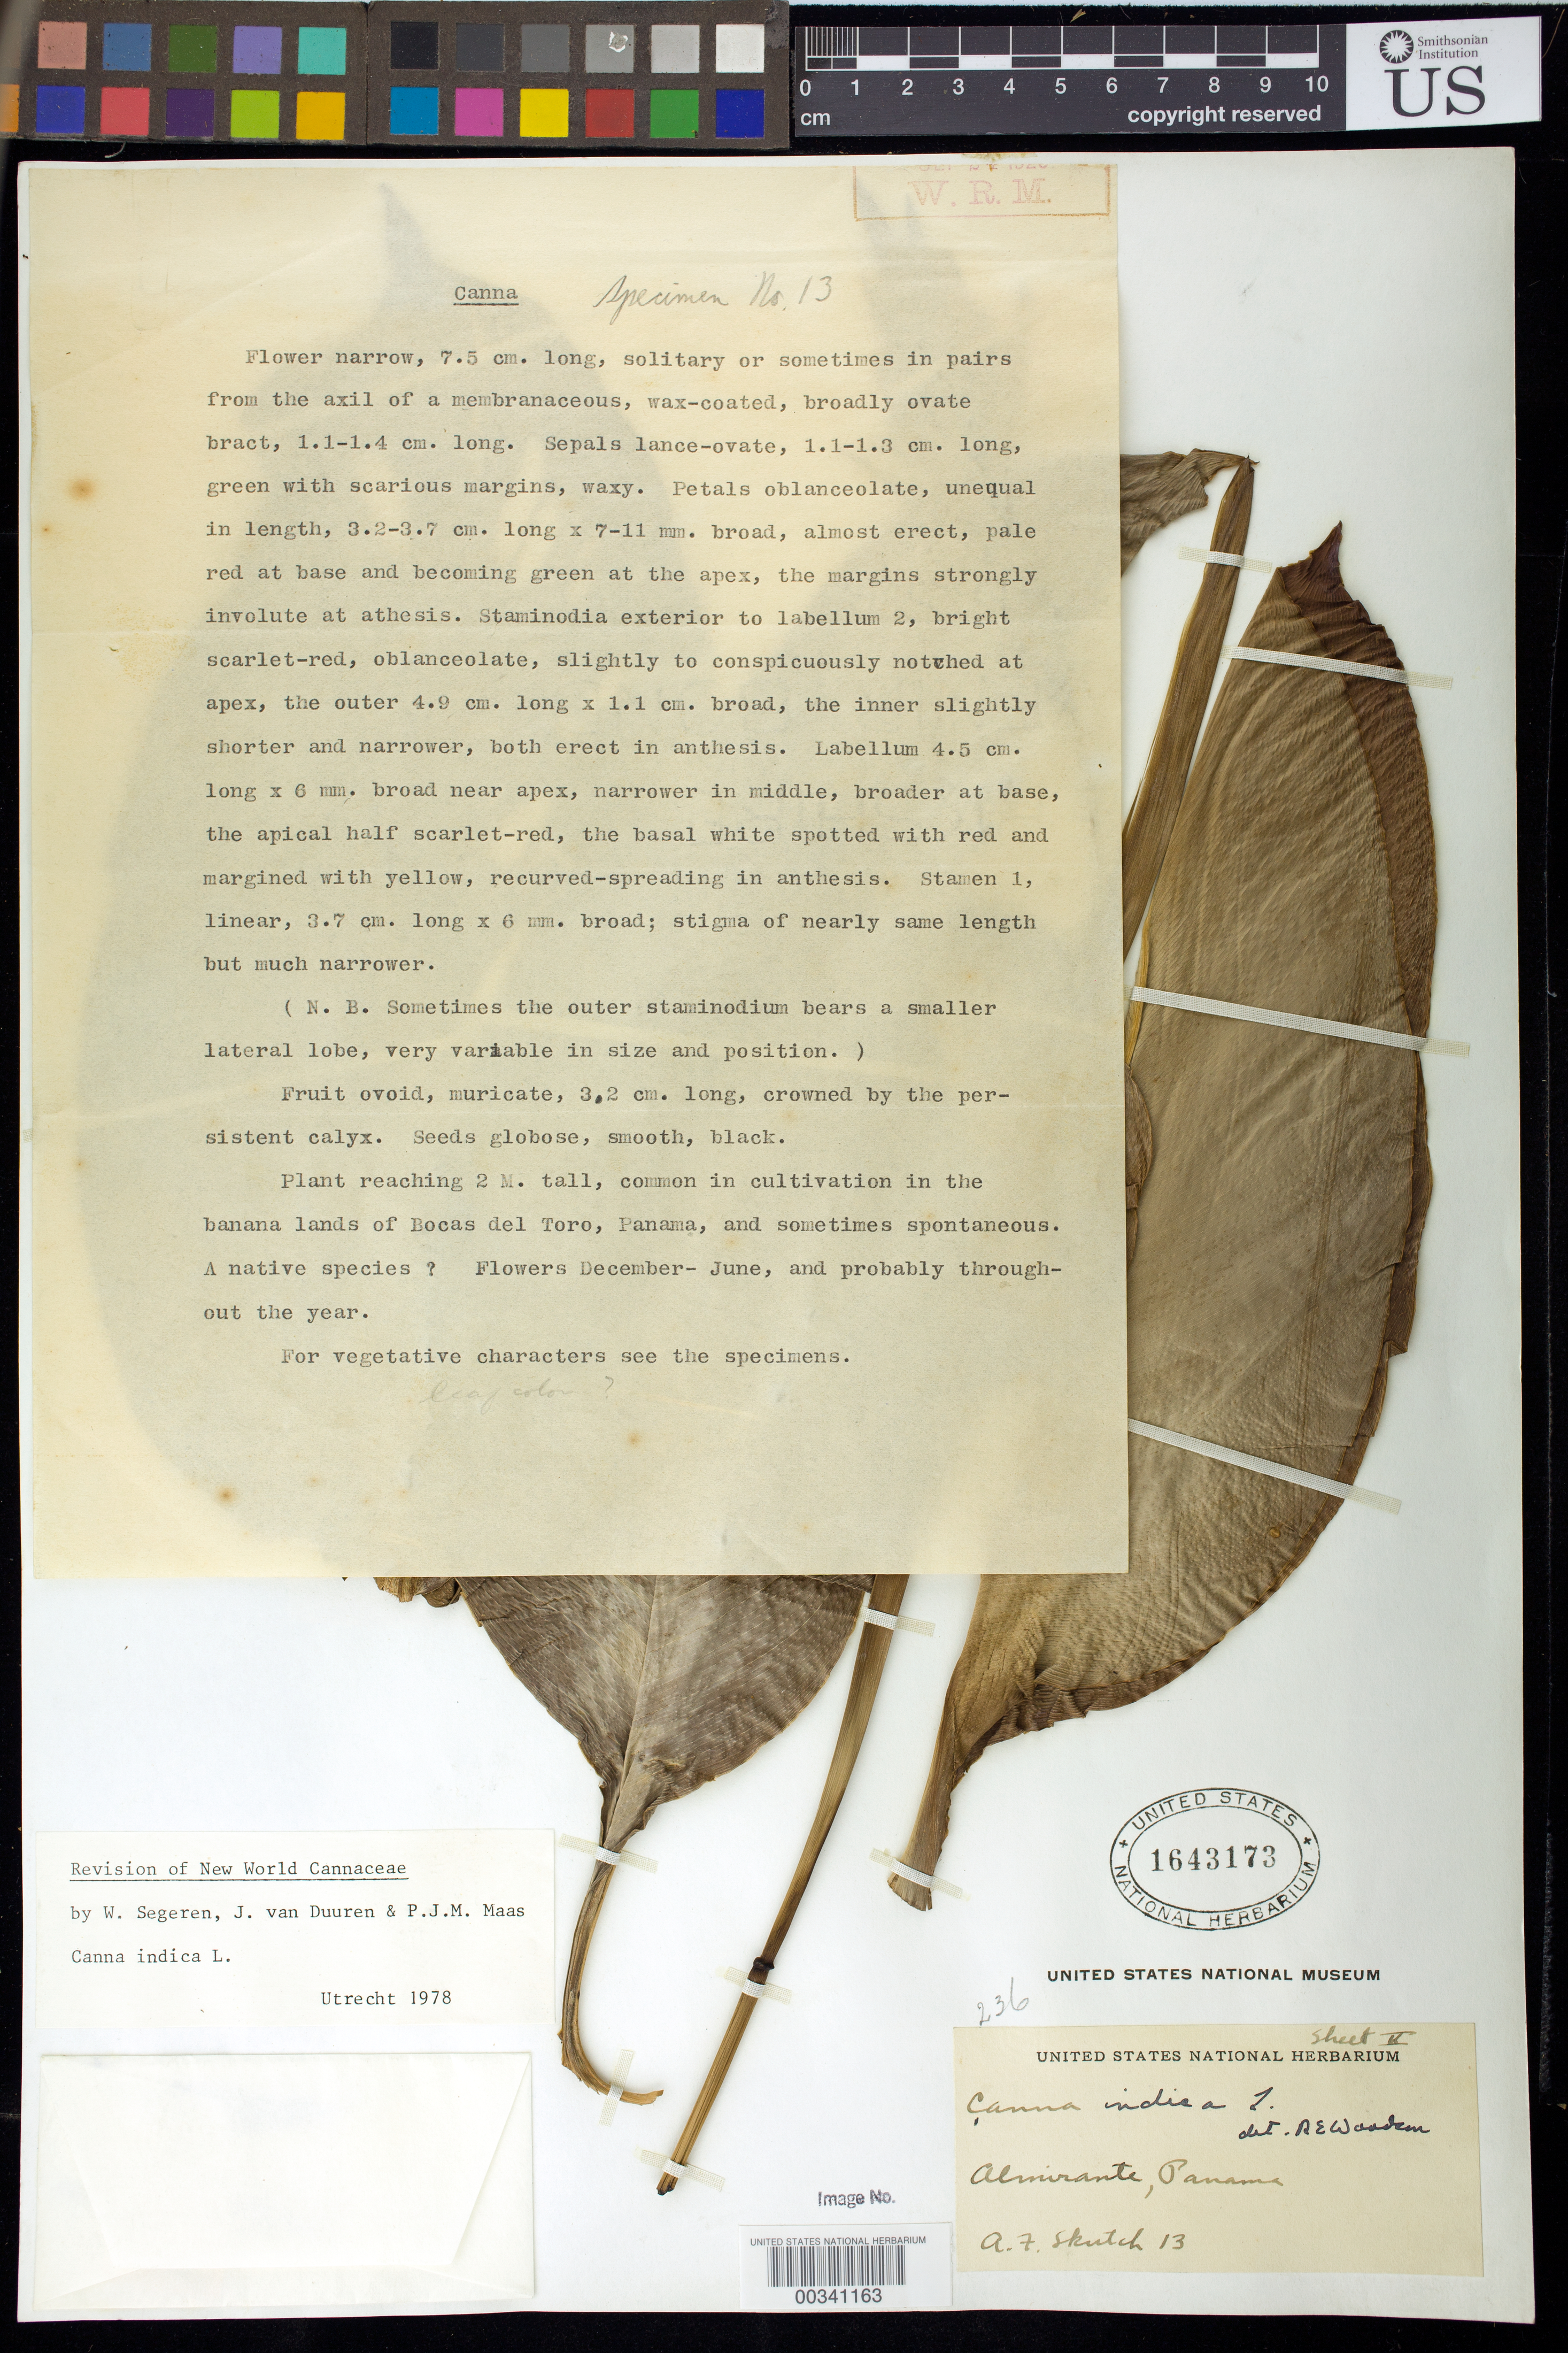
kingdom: Plantae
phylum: Tracheophyta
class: Liliopsida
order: Zingiberales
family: Cannaceae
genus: Canna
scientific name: Canna indica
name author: L.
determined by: Segeren, W.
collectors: A. F. Skutch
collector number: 13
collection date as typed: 20 Apr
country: Panama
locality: NW of Boquete towards Parque Nacional Volcan Baru.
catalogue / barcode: US 1643173